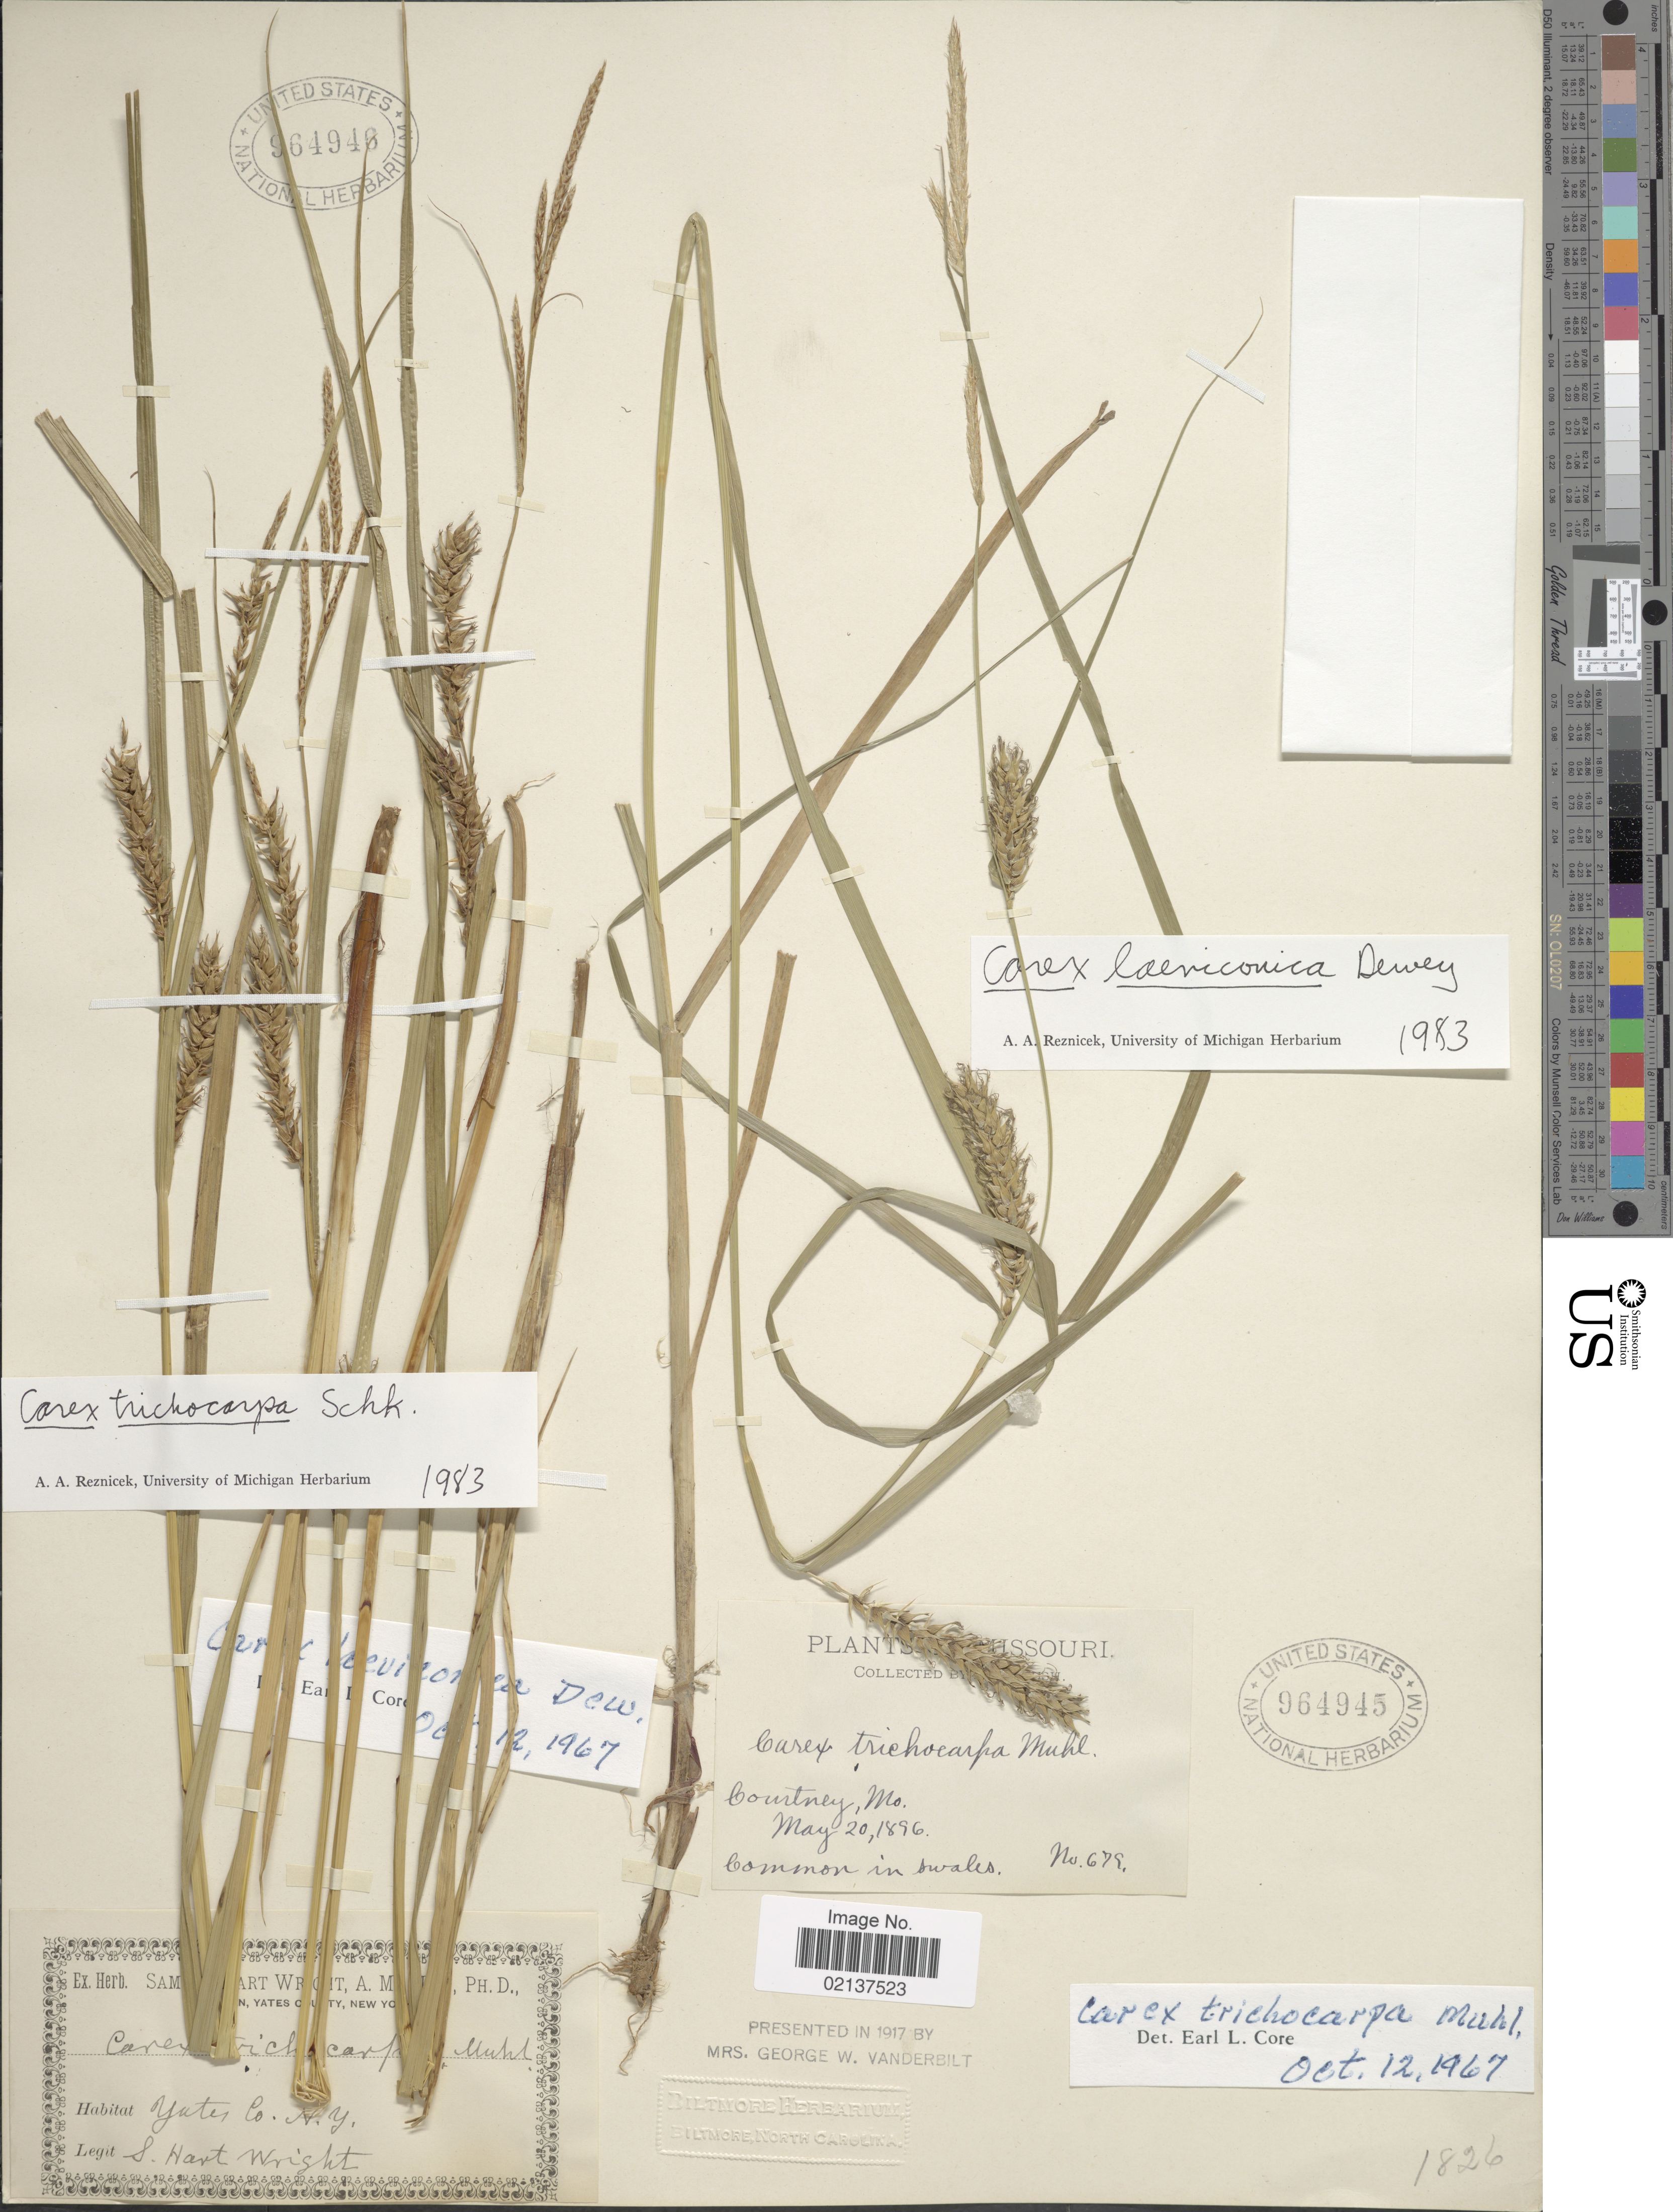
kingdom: Plantae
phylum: Tracheophyta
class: Liliopsida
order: Poales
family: Cyperaceae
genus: Carex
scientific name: Carex trichocarpa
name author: Muhl. ex Willd.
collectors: S. H. Wright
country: United States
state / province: New York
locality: Yates Co.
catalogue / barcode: US 964945